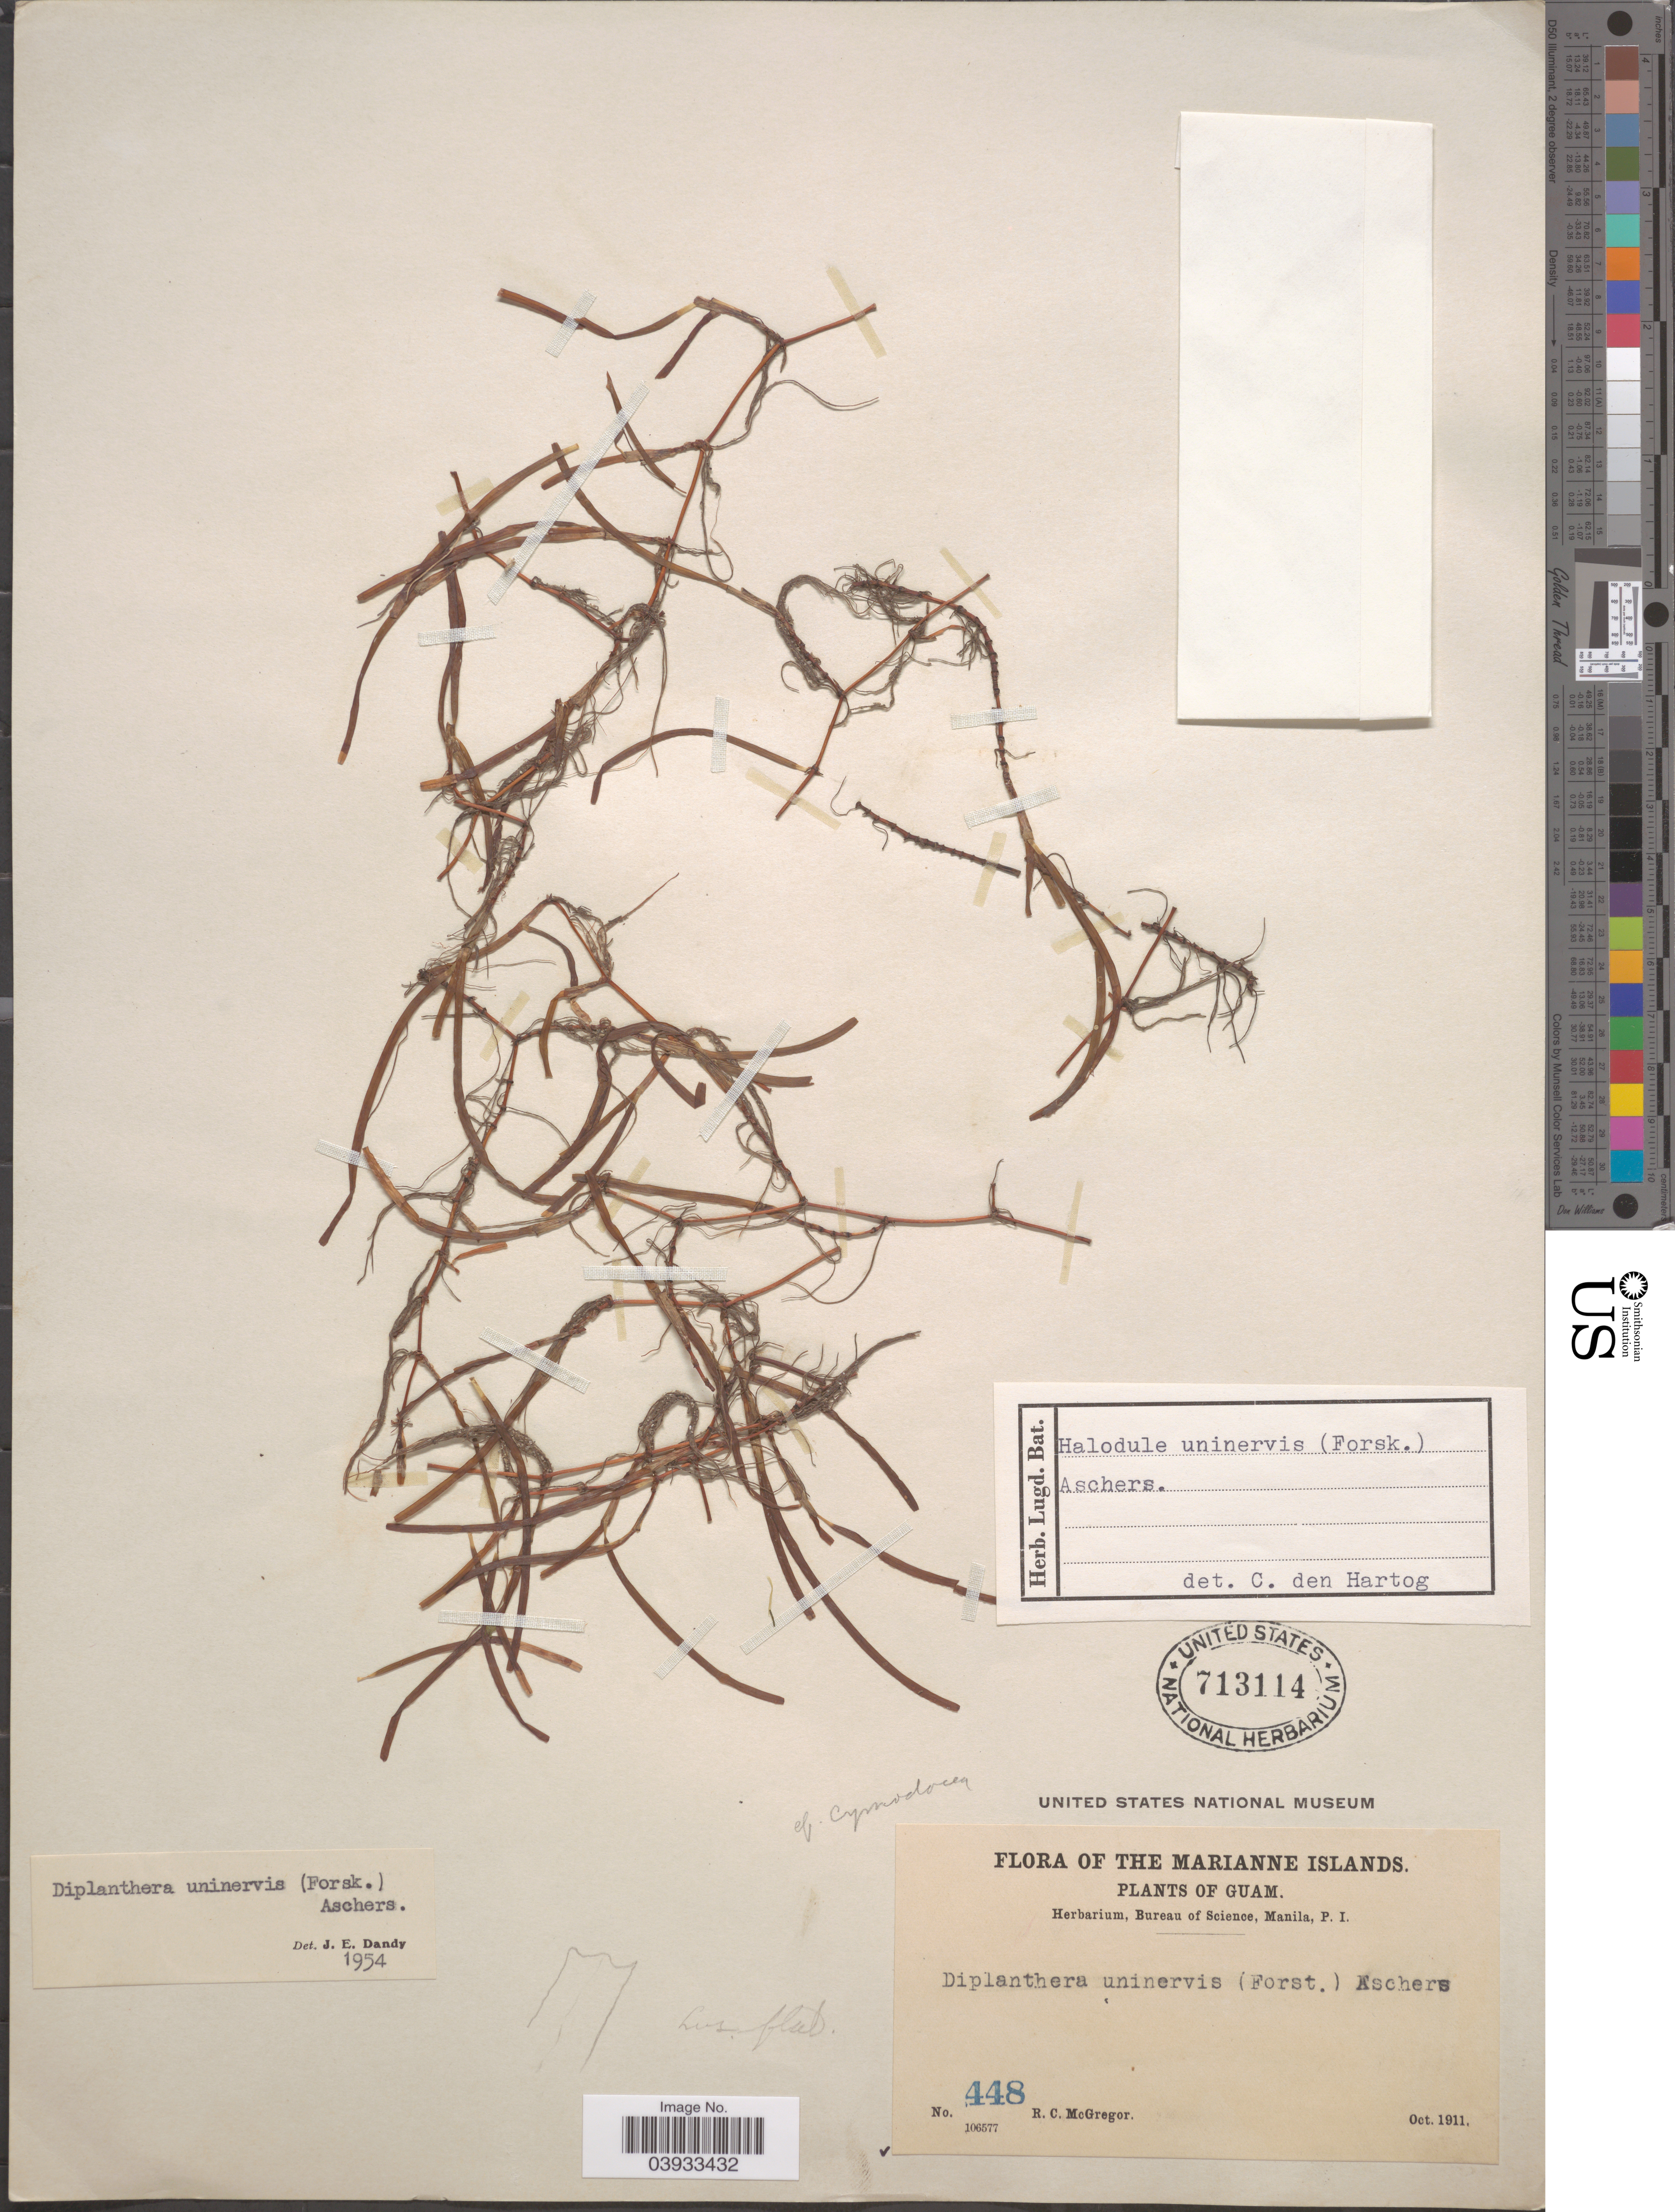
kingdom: Plantae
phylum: Tracheophyta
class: Liliopsida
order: Alismatales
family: Cymodoceaceae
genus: Halodule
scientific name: Halodule uninervis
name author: (Forssk.) Asch.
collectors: R. C. McGregor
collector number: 448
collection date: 1911-10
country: Guam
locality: The Marianne Islands.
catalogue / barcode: US 713114